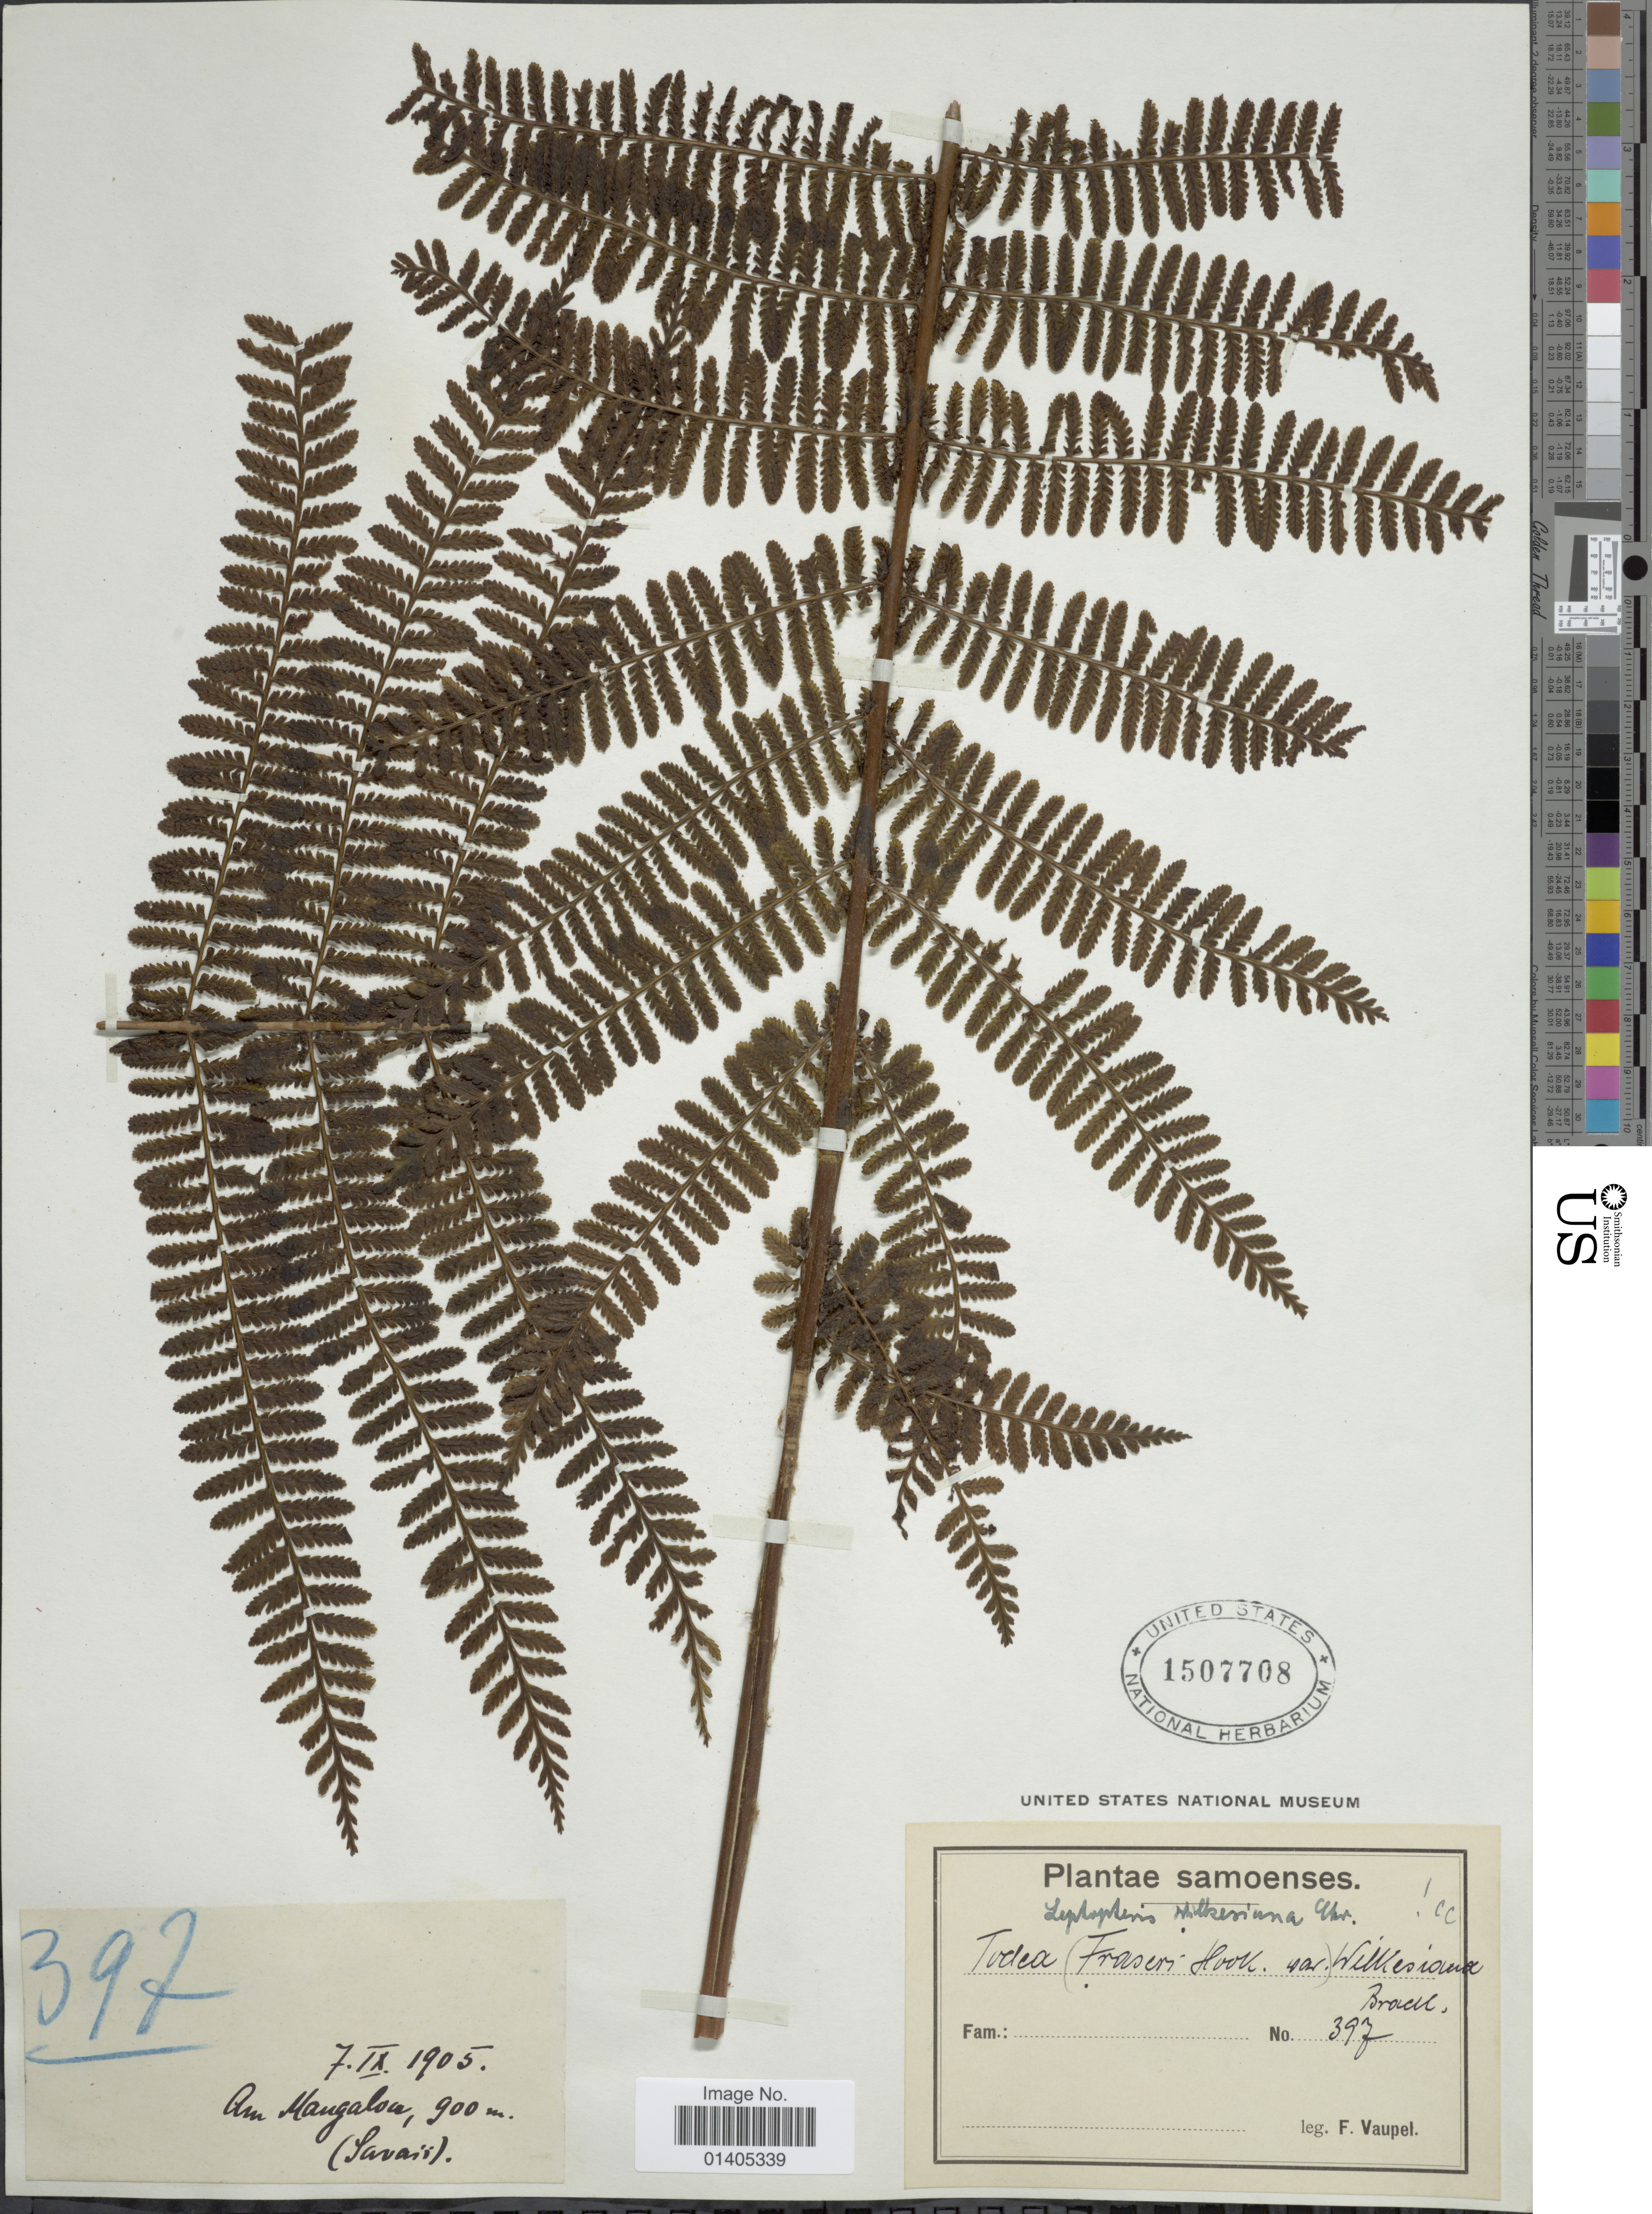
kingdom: Plantae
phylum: Tracheophyta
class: Polypodiopsida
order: Osmundales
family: Osmundaceae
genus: Leptopteris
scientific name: Leptopteris wilkesiana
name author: (Brack.) Christ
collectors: F. Vaupel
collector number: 397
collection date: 1905-09-07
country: Samoa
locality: Am Hangalva [interpreted]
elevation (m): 900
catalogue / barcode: US 1507708